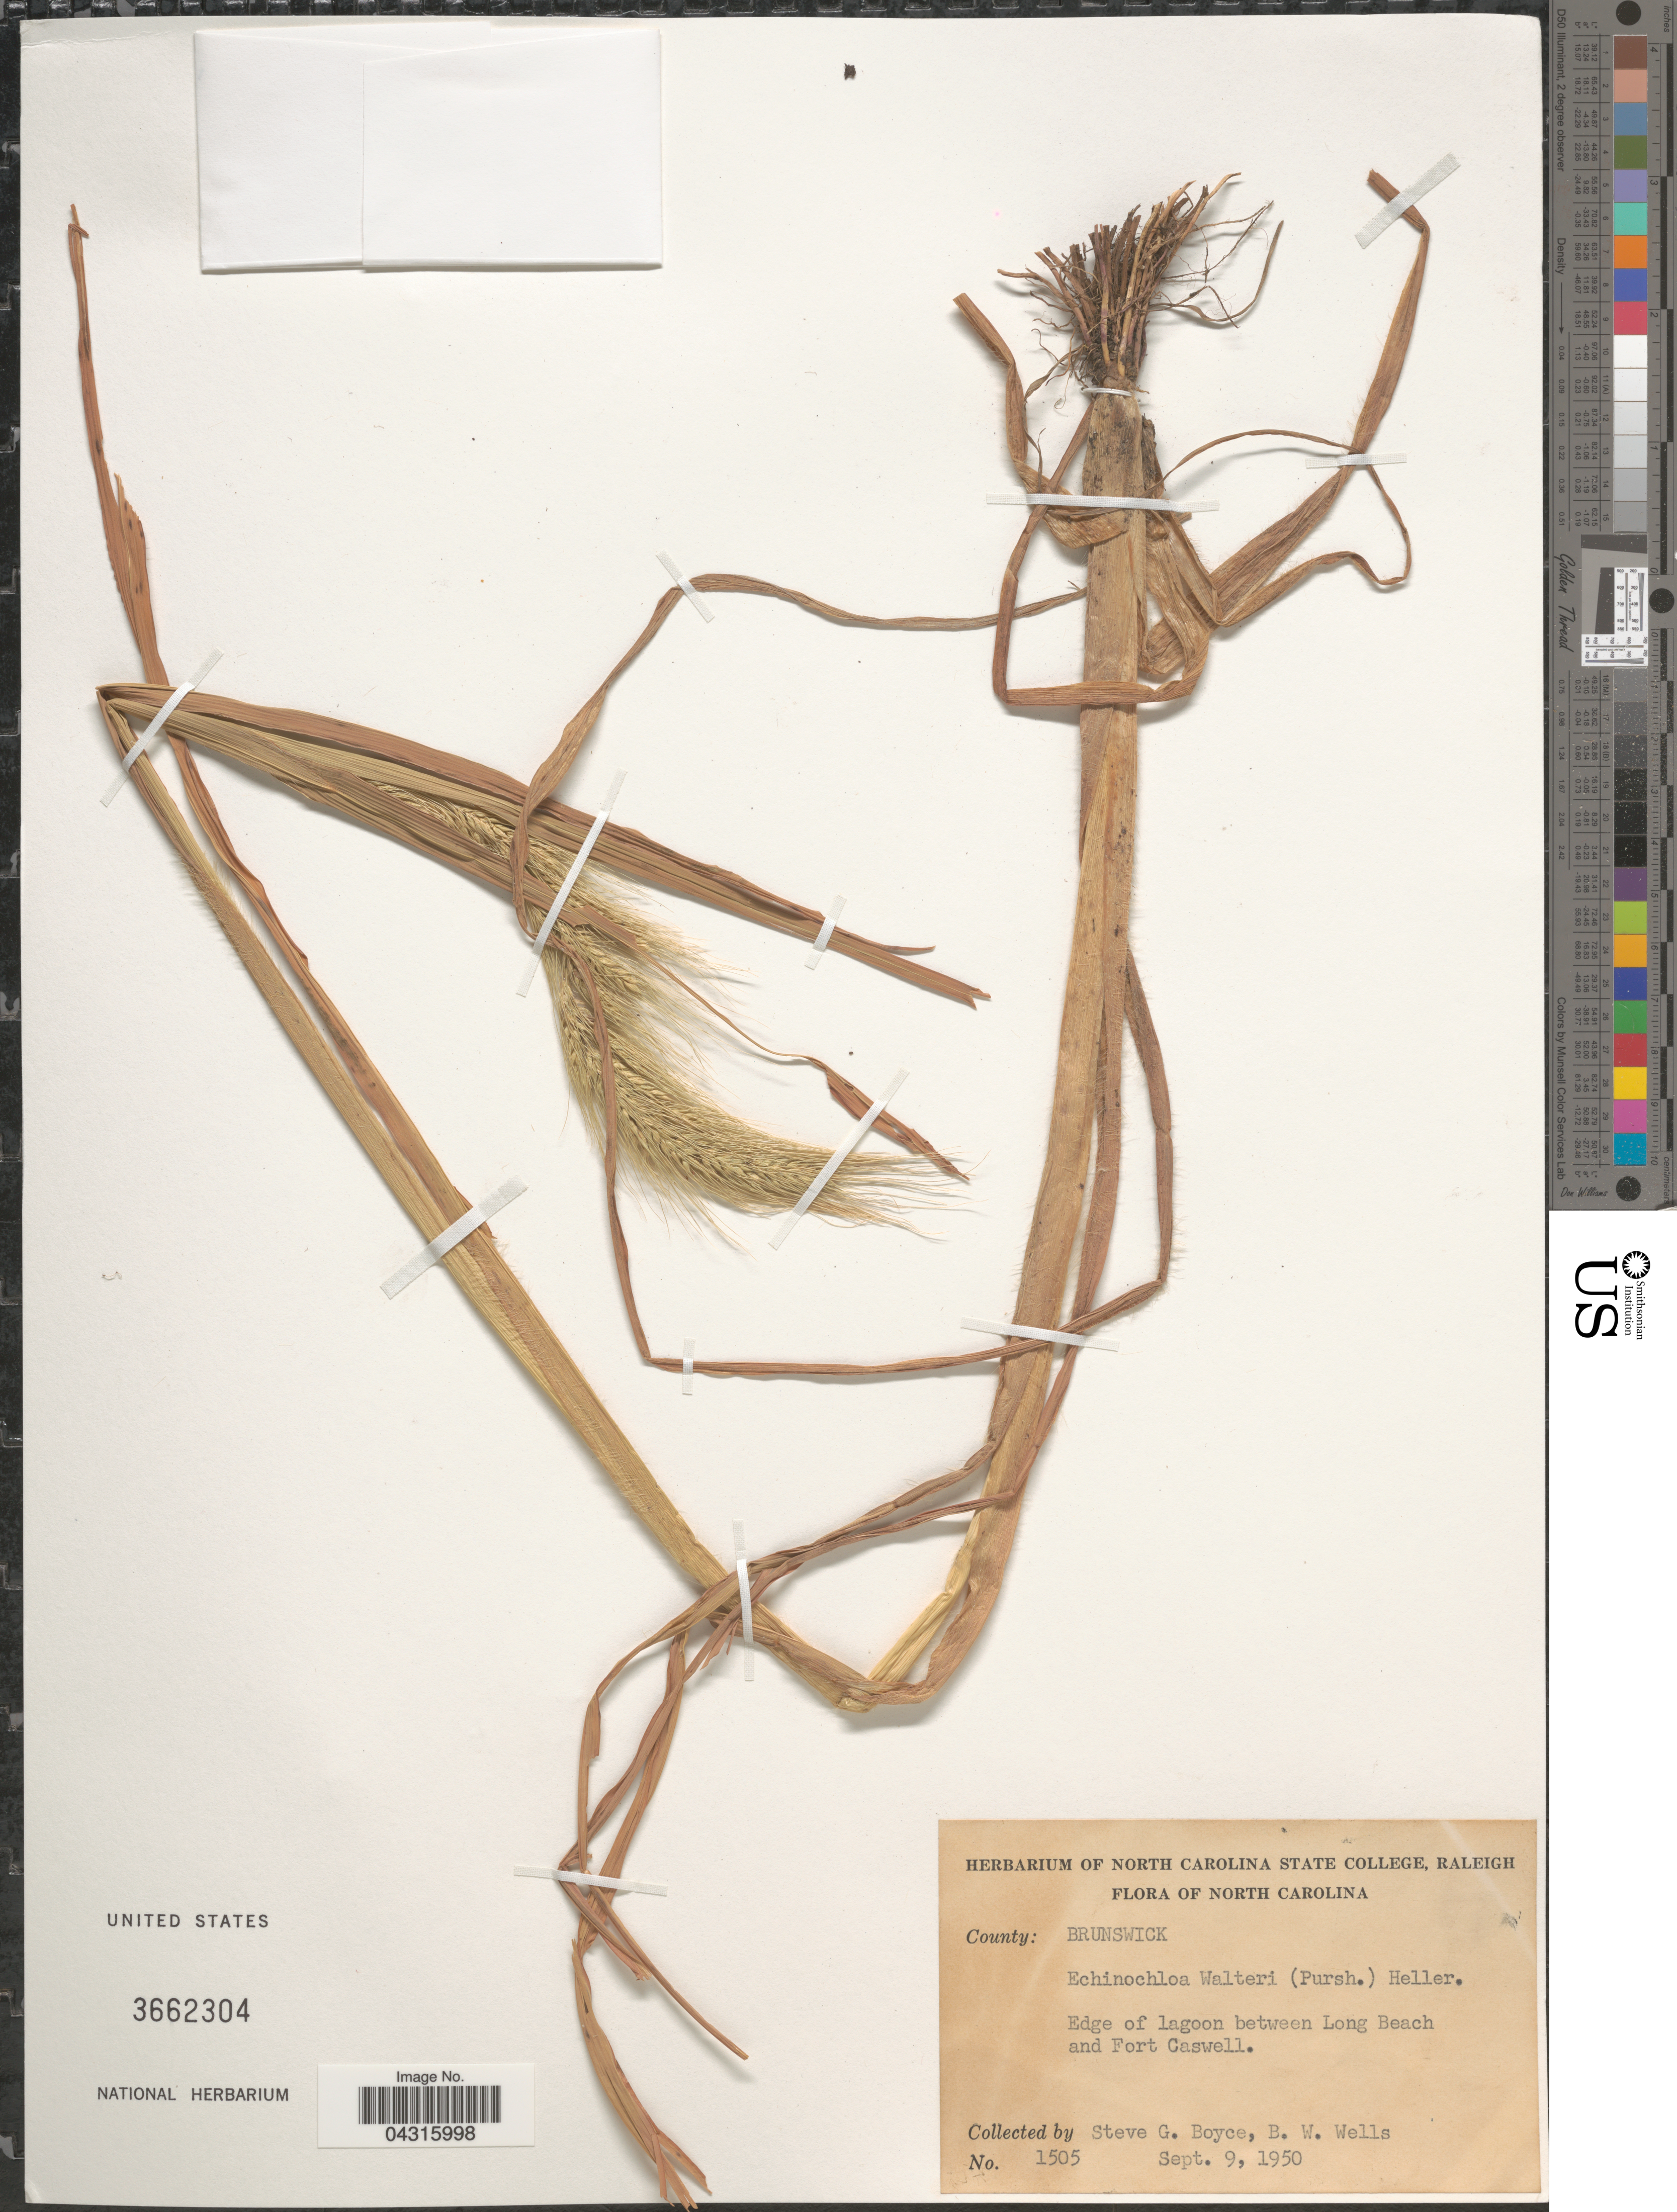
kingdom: Plantae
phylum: Tracheophyta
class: Liliopsida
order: Poales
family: Poaceae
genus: Echinochloa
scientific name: Echinochloa walteri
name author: (Pursh) A. Heller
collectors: S. Boyce & B. Wells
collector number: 1505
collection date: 1950-09-09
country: United States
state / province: North Carolina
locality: County: Brunswick. Edge of lagoon between Long Beach and Fort Caswell.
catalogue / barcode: US 3662304